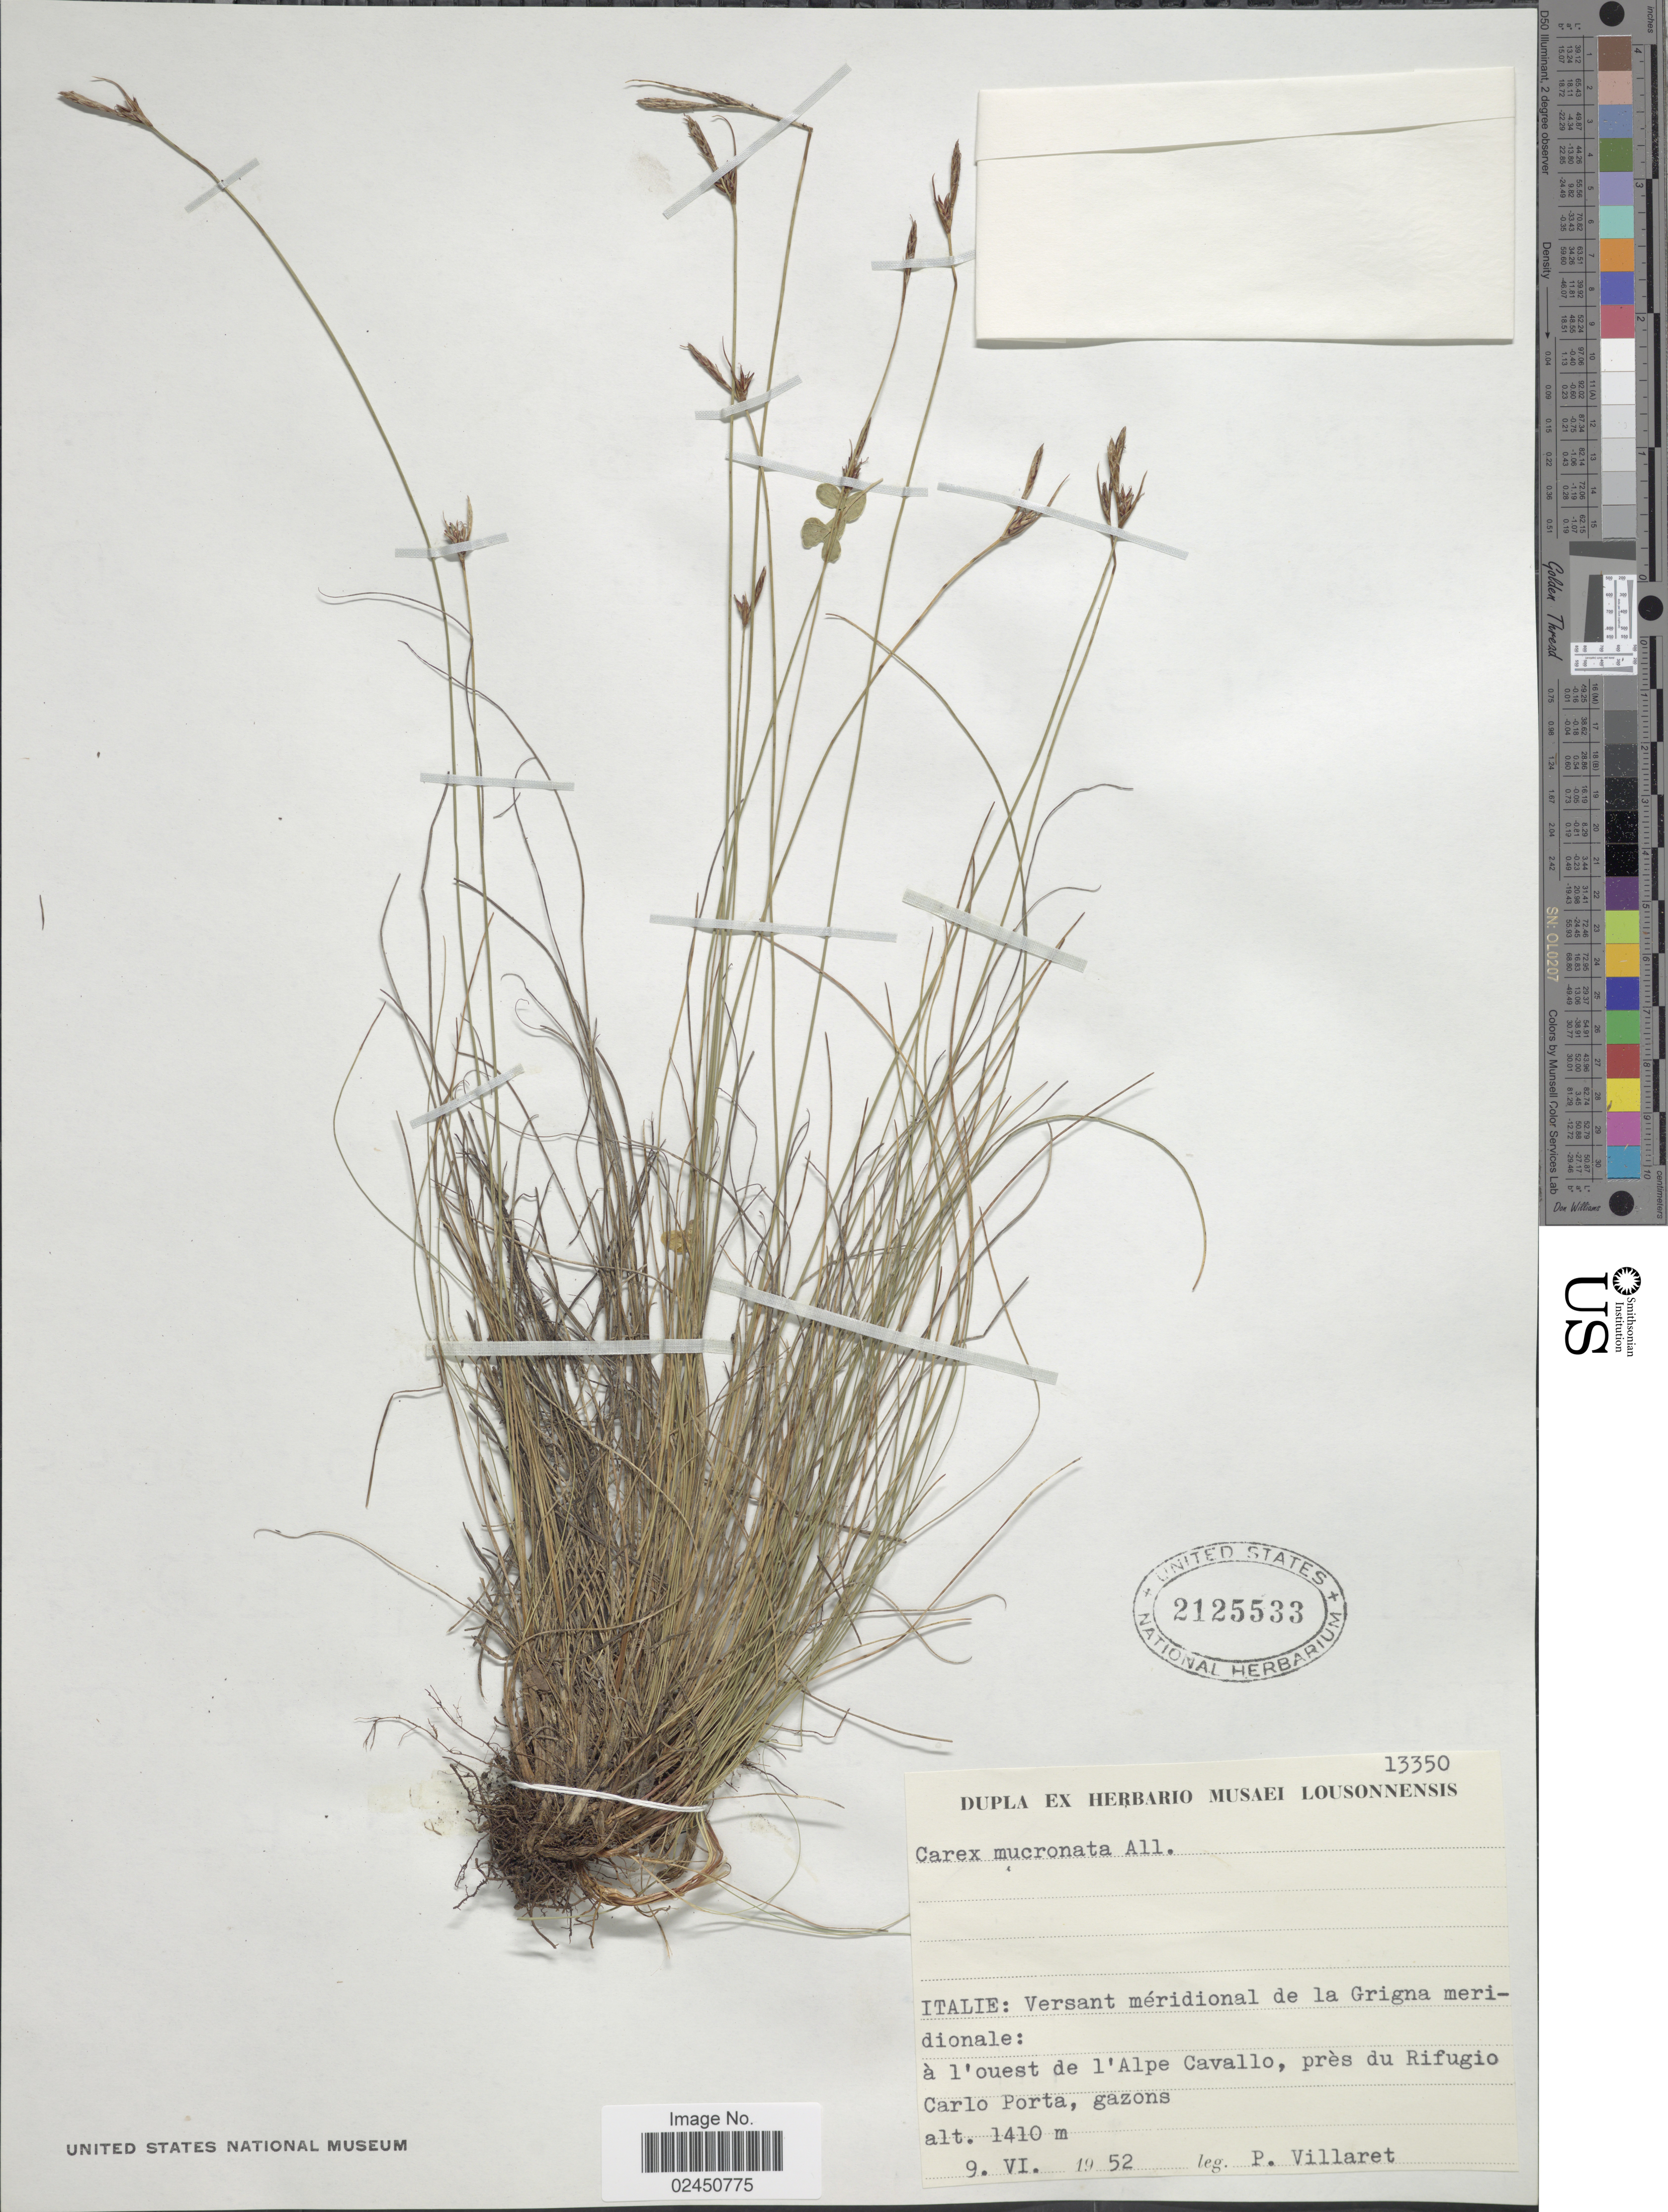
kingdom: Plantae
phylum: Tracheophyta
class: Liliopsida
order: Poales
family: Cyperaceae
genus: Carex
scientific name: Carex mucronata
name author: All.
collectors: P. Villaret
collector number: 13350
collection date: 1952-06-09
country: Italy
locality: Versant meridional de la Grigna meridionale, a l'ouest de l'Alpe Cavallo, pres du Rifugio Carlo Porta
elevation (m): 1410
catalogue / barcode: US 2125533